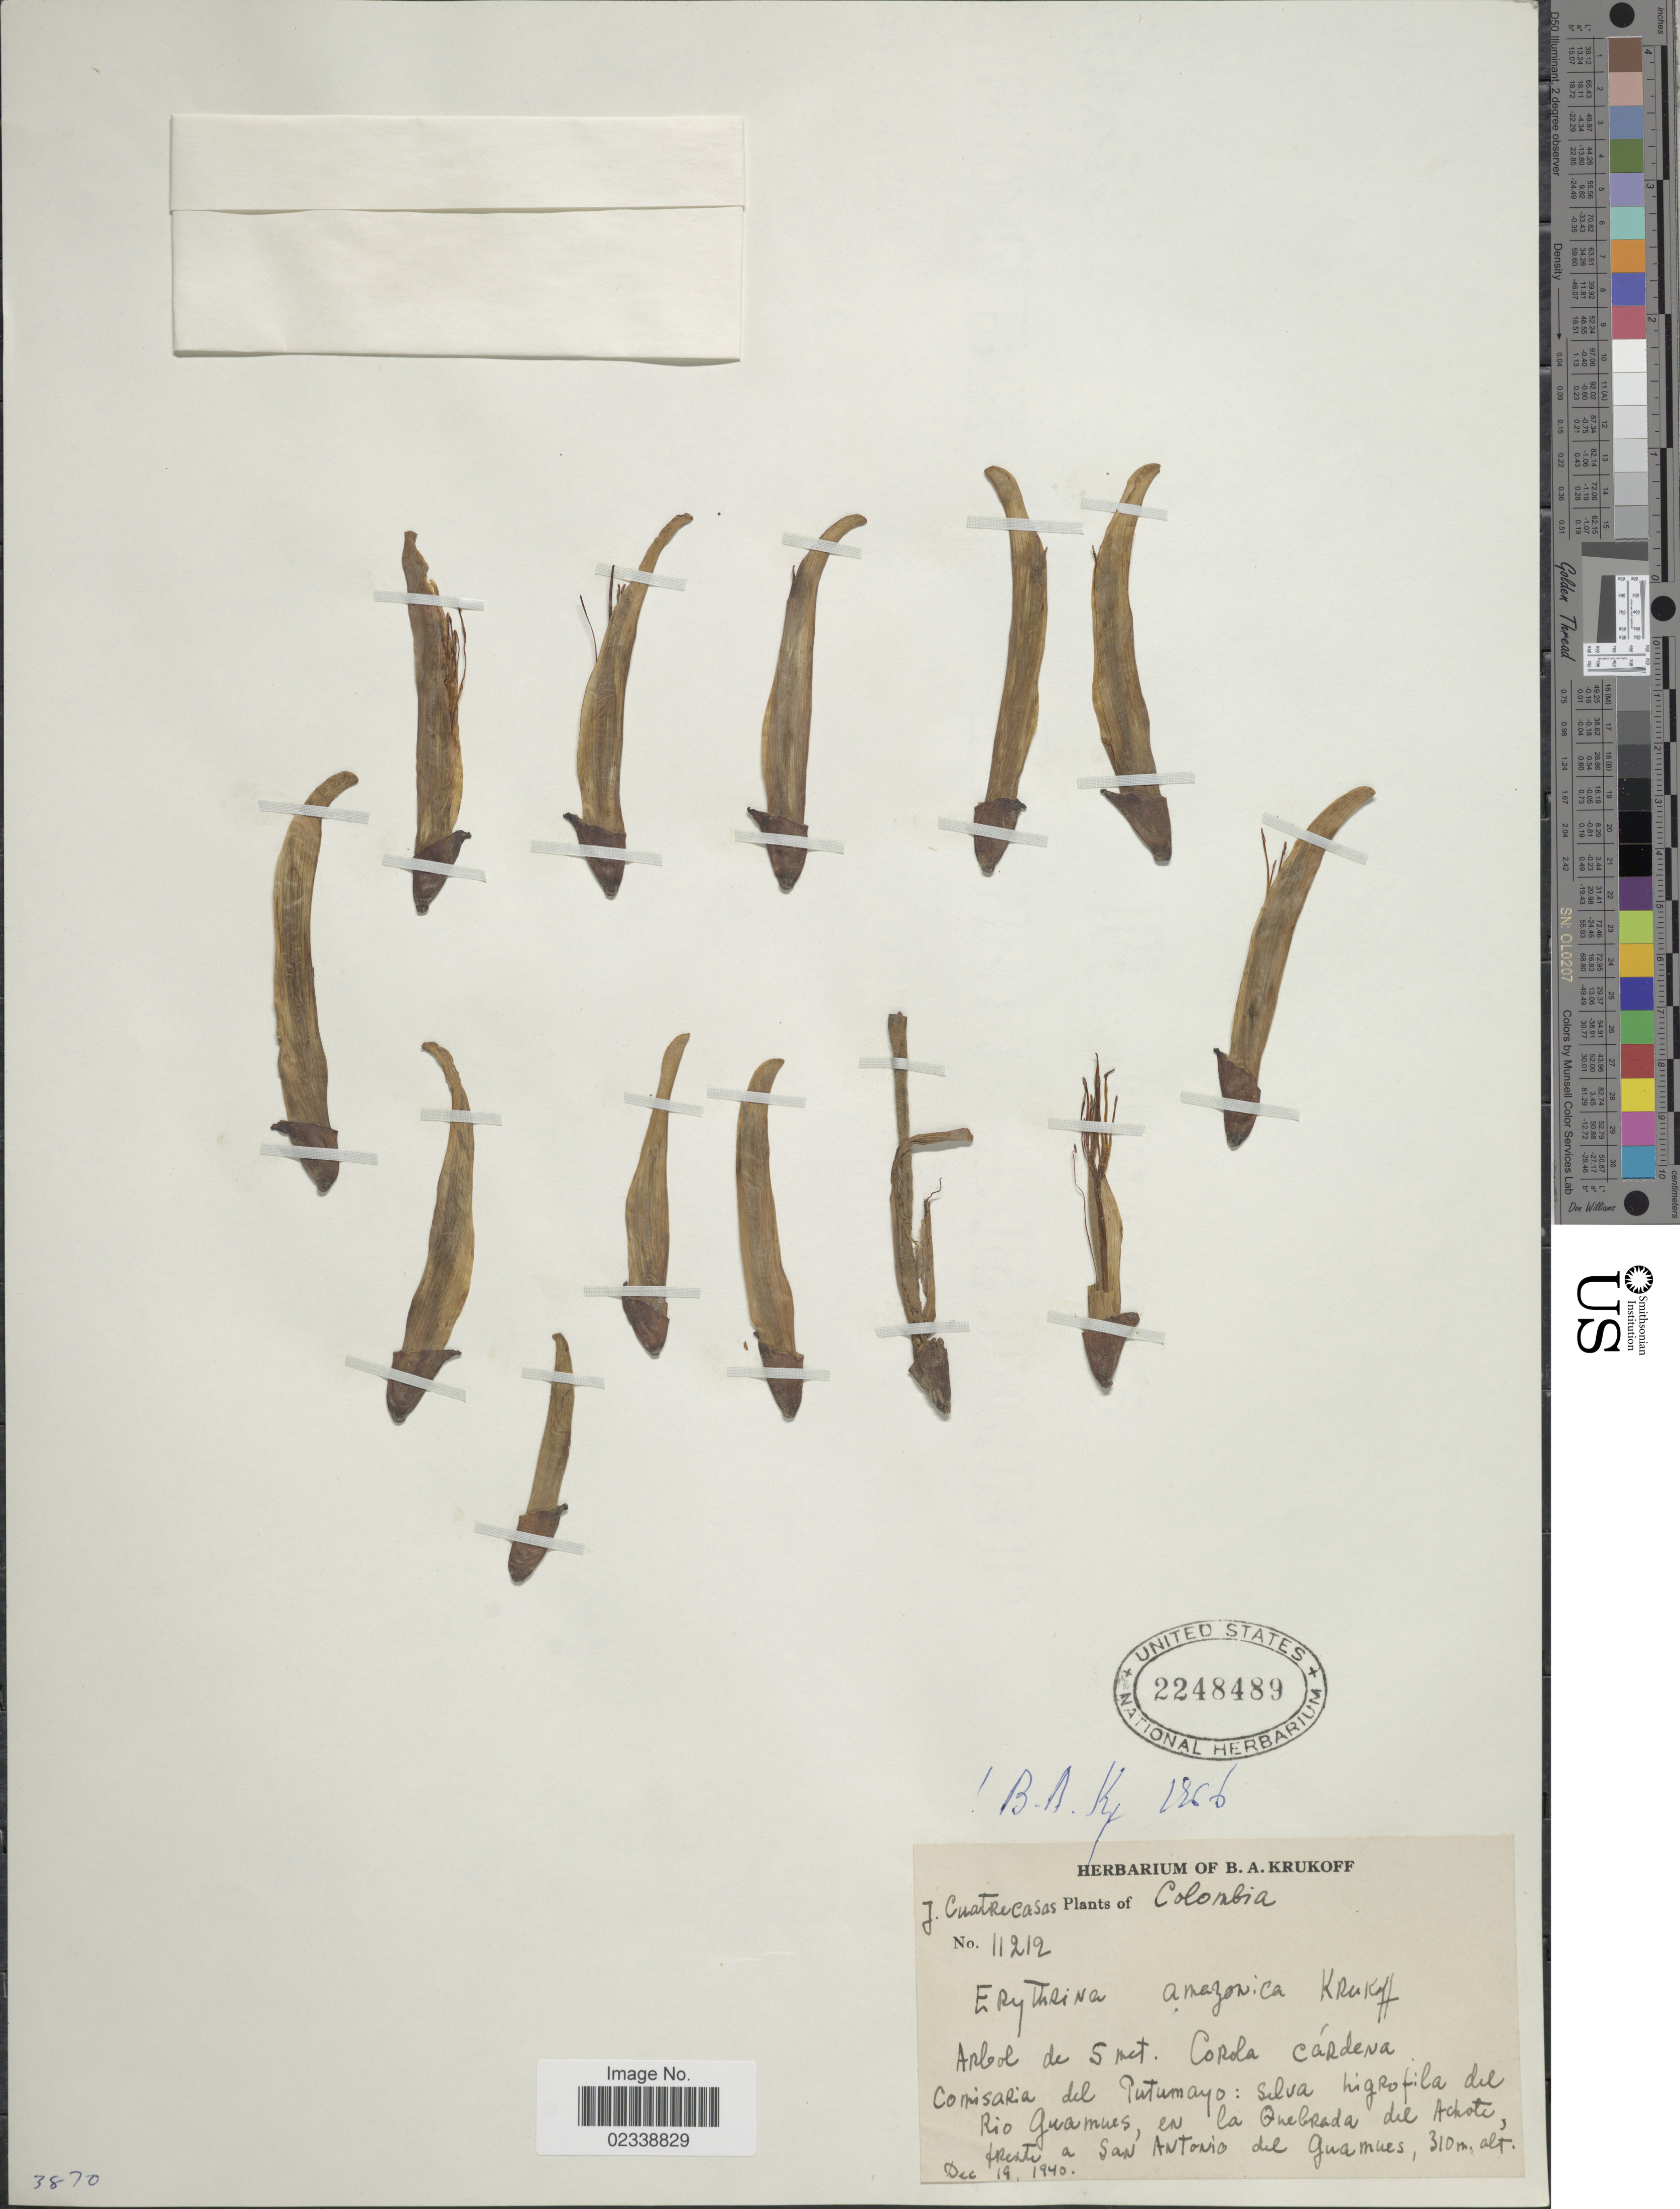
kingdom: Plantae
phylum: Tracheophyta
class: Magnoliopsida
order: Fabales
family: Fabaceae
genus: Erythrina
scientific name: Erythrina amazonica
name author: Kruk.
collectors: J. Cuatrecasas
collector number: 11212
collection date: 1940-12-19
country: Colombia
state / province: Putumayo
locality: Selva higrofila del Rio Guamues, en la Quebrada del Achote, frente a San Antonio del Guamues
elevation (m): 310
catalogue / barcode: US 2248489